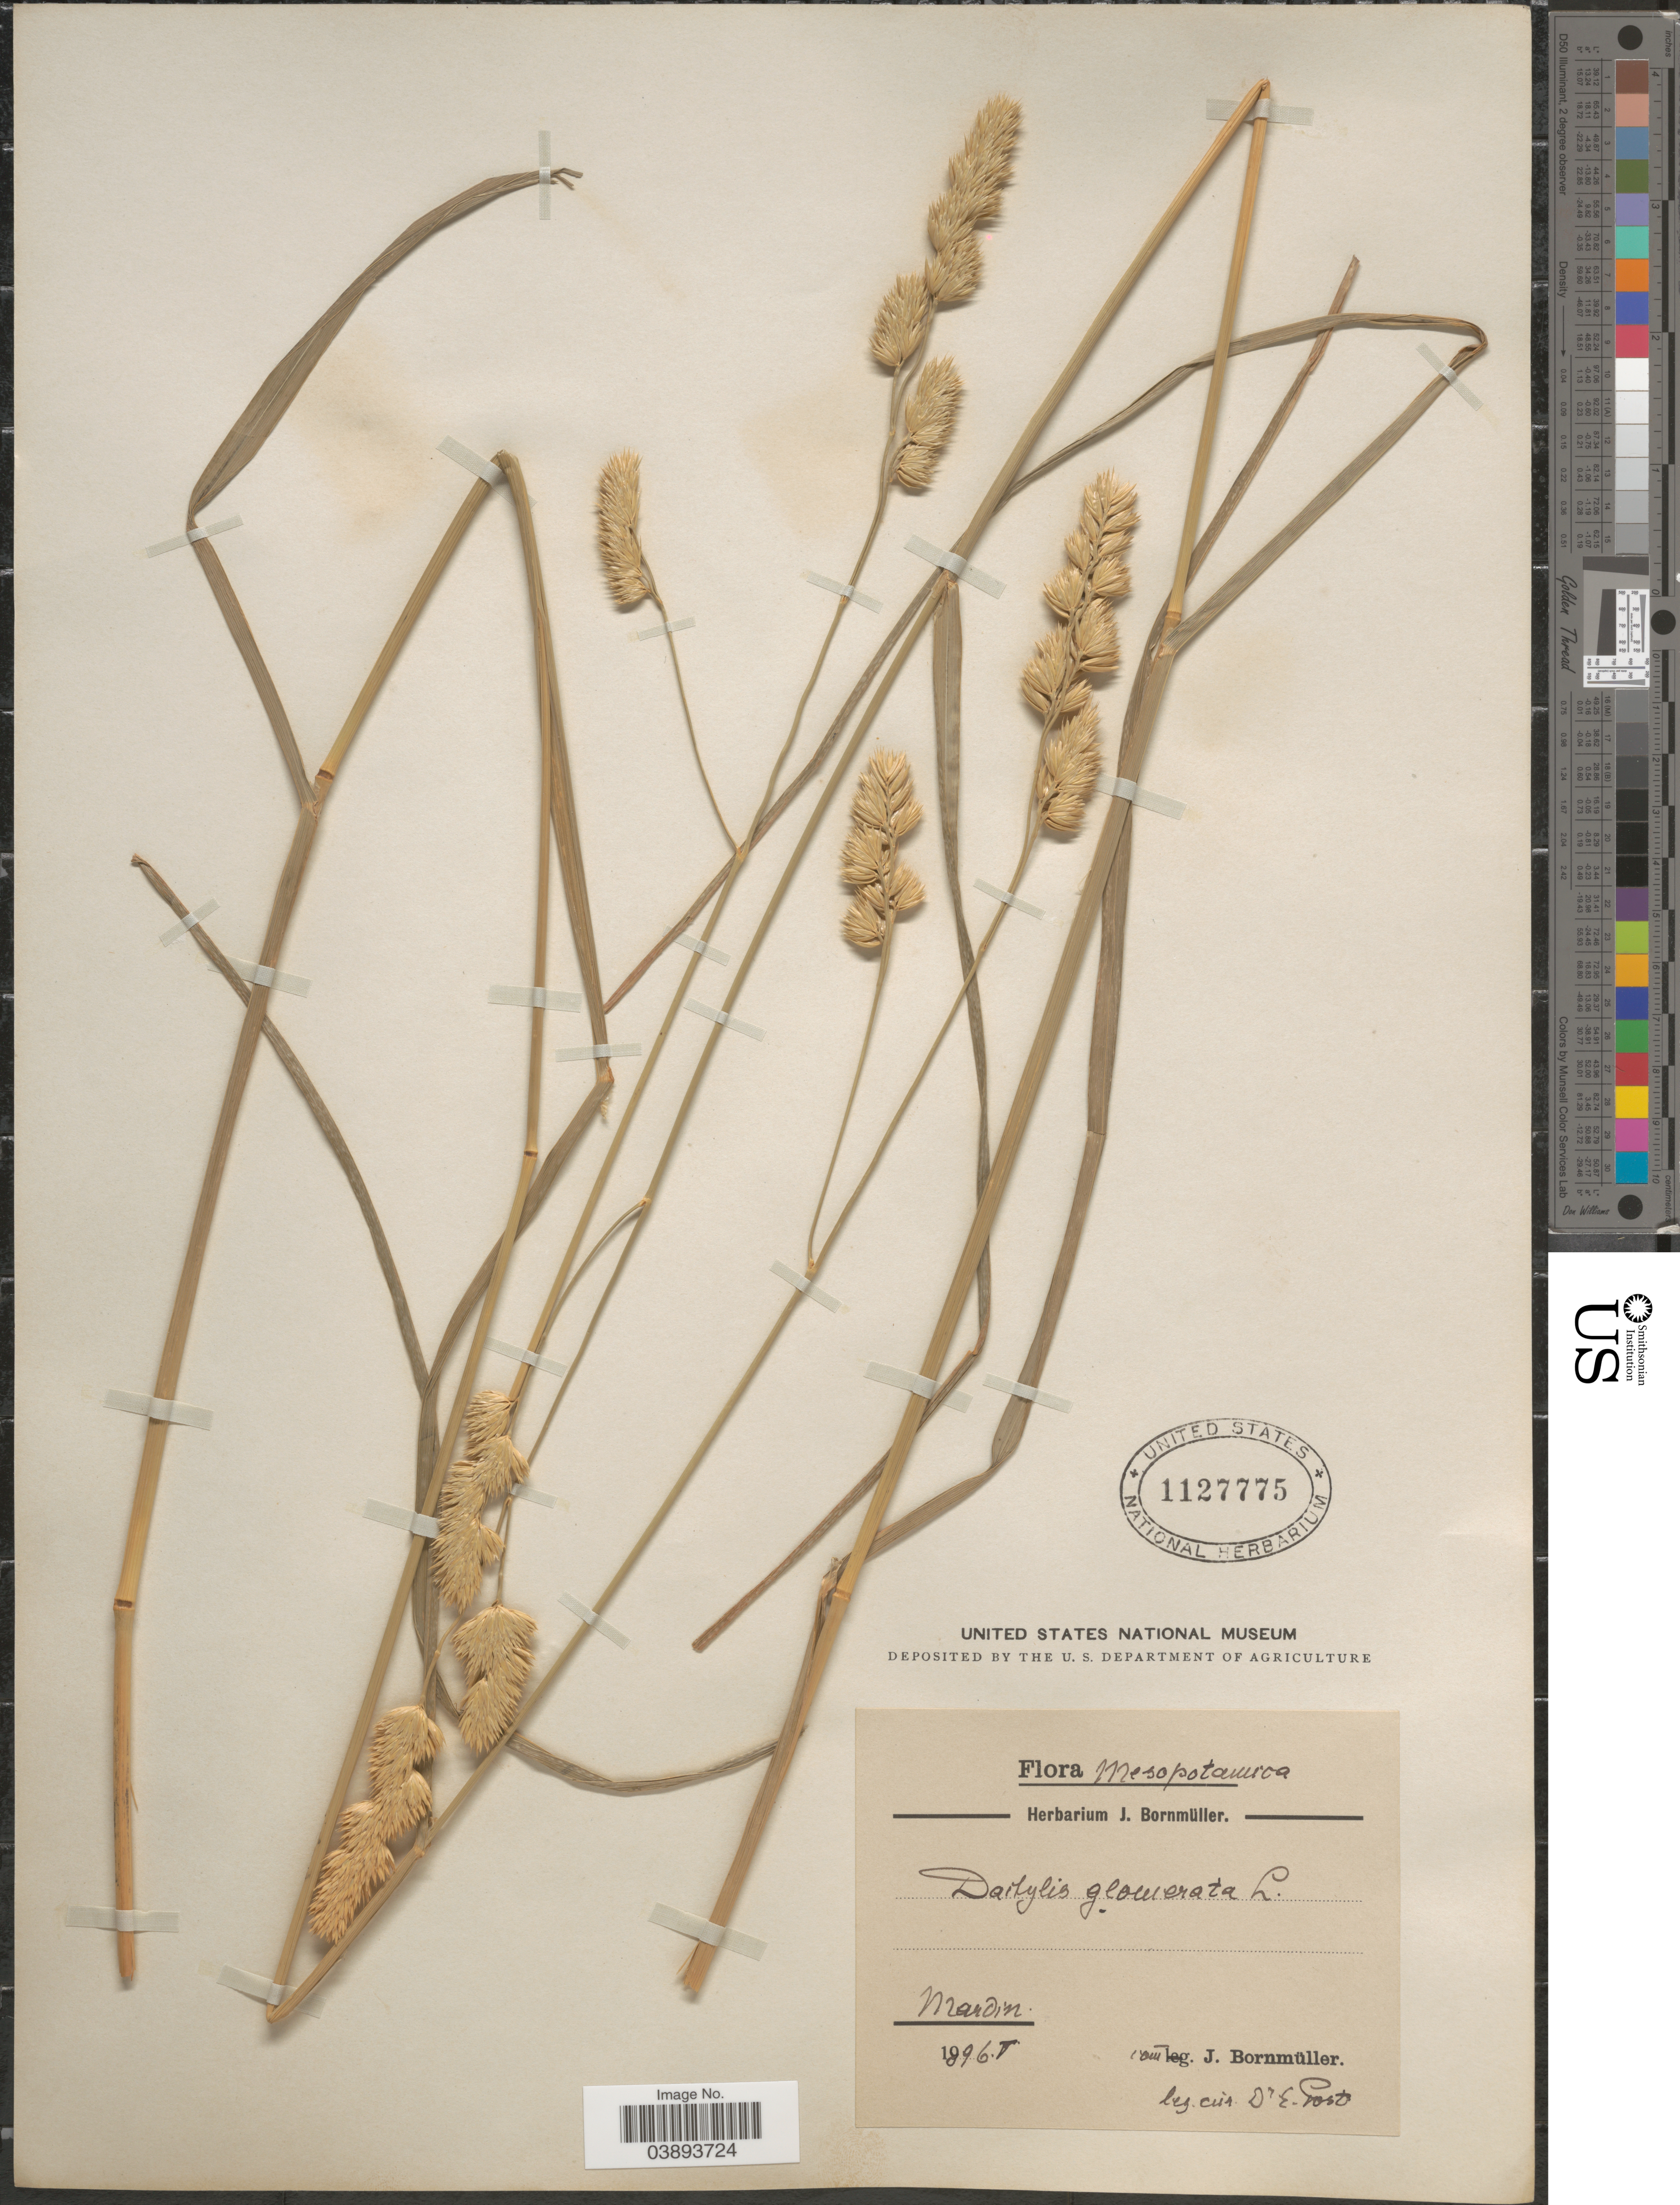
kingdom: Plantae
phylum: Tracheophyta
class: Liliopsida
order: Poales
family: Poaceae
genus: Dactylis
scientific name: Dactylis glomerata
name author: L.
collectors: E. Post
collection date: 1896-05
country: Turkey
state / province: Mardin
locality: Mesopotamica.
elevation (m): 10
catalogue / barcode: US 1127775